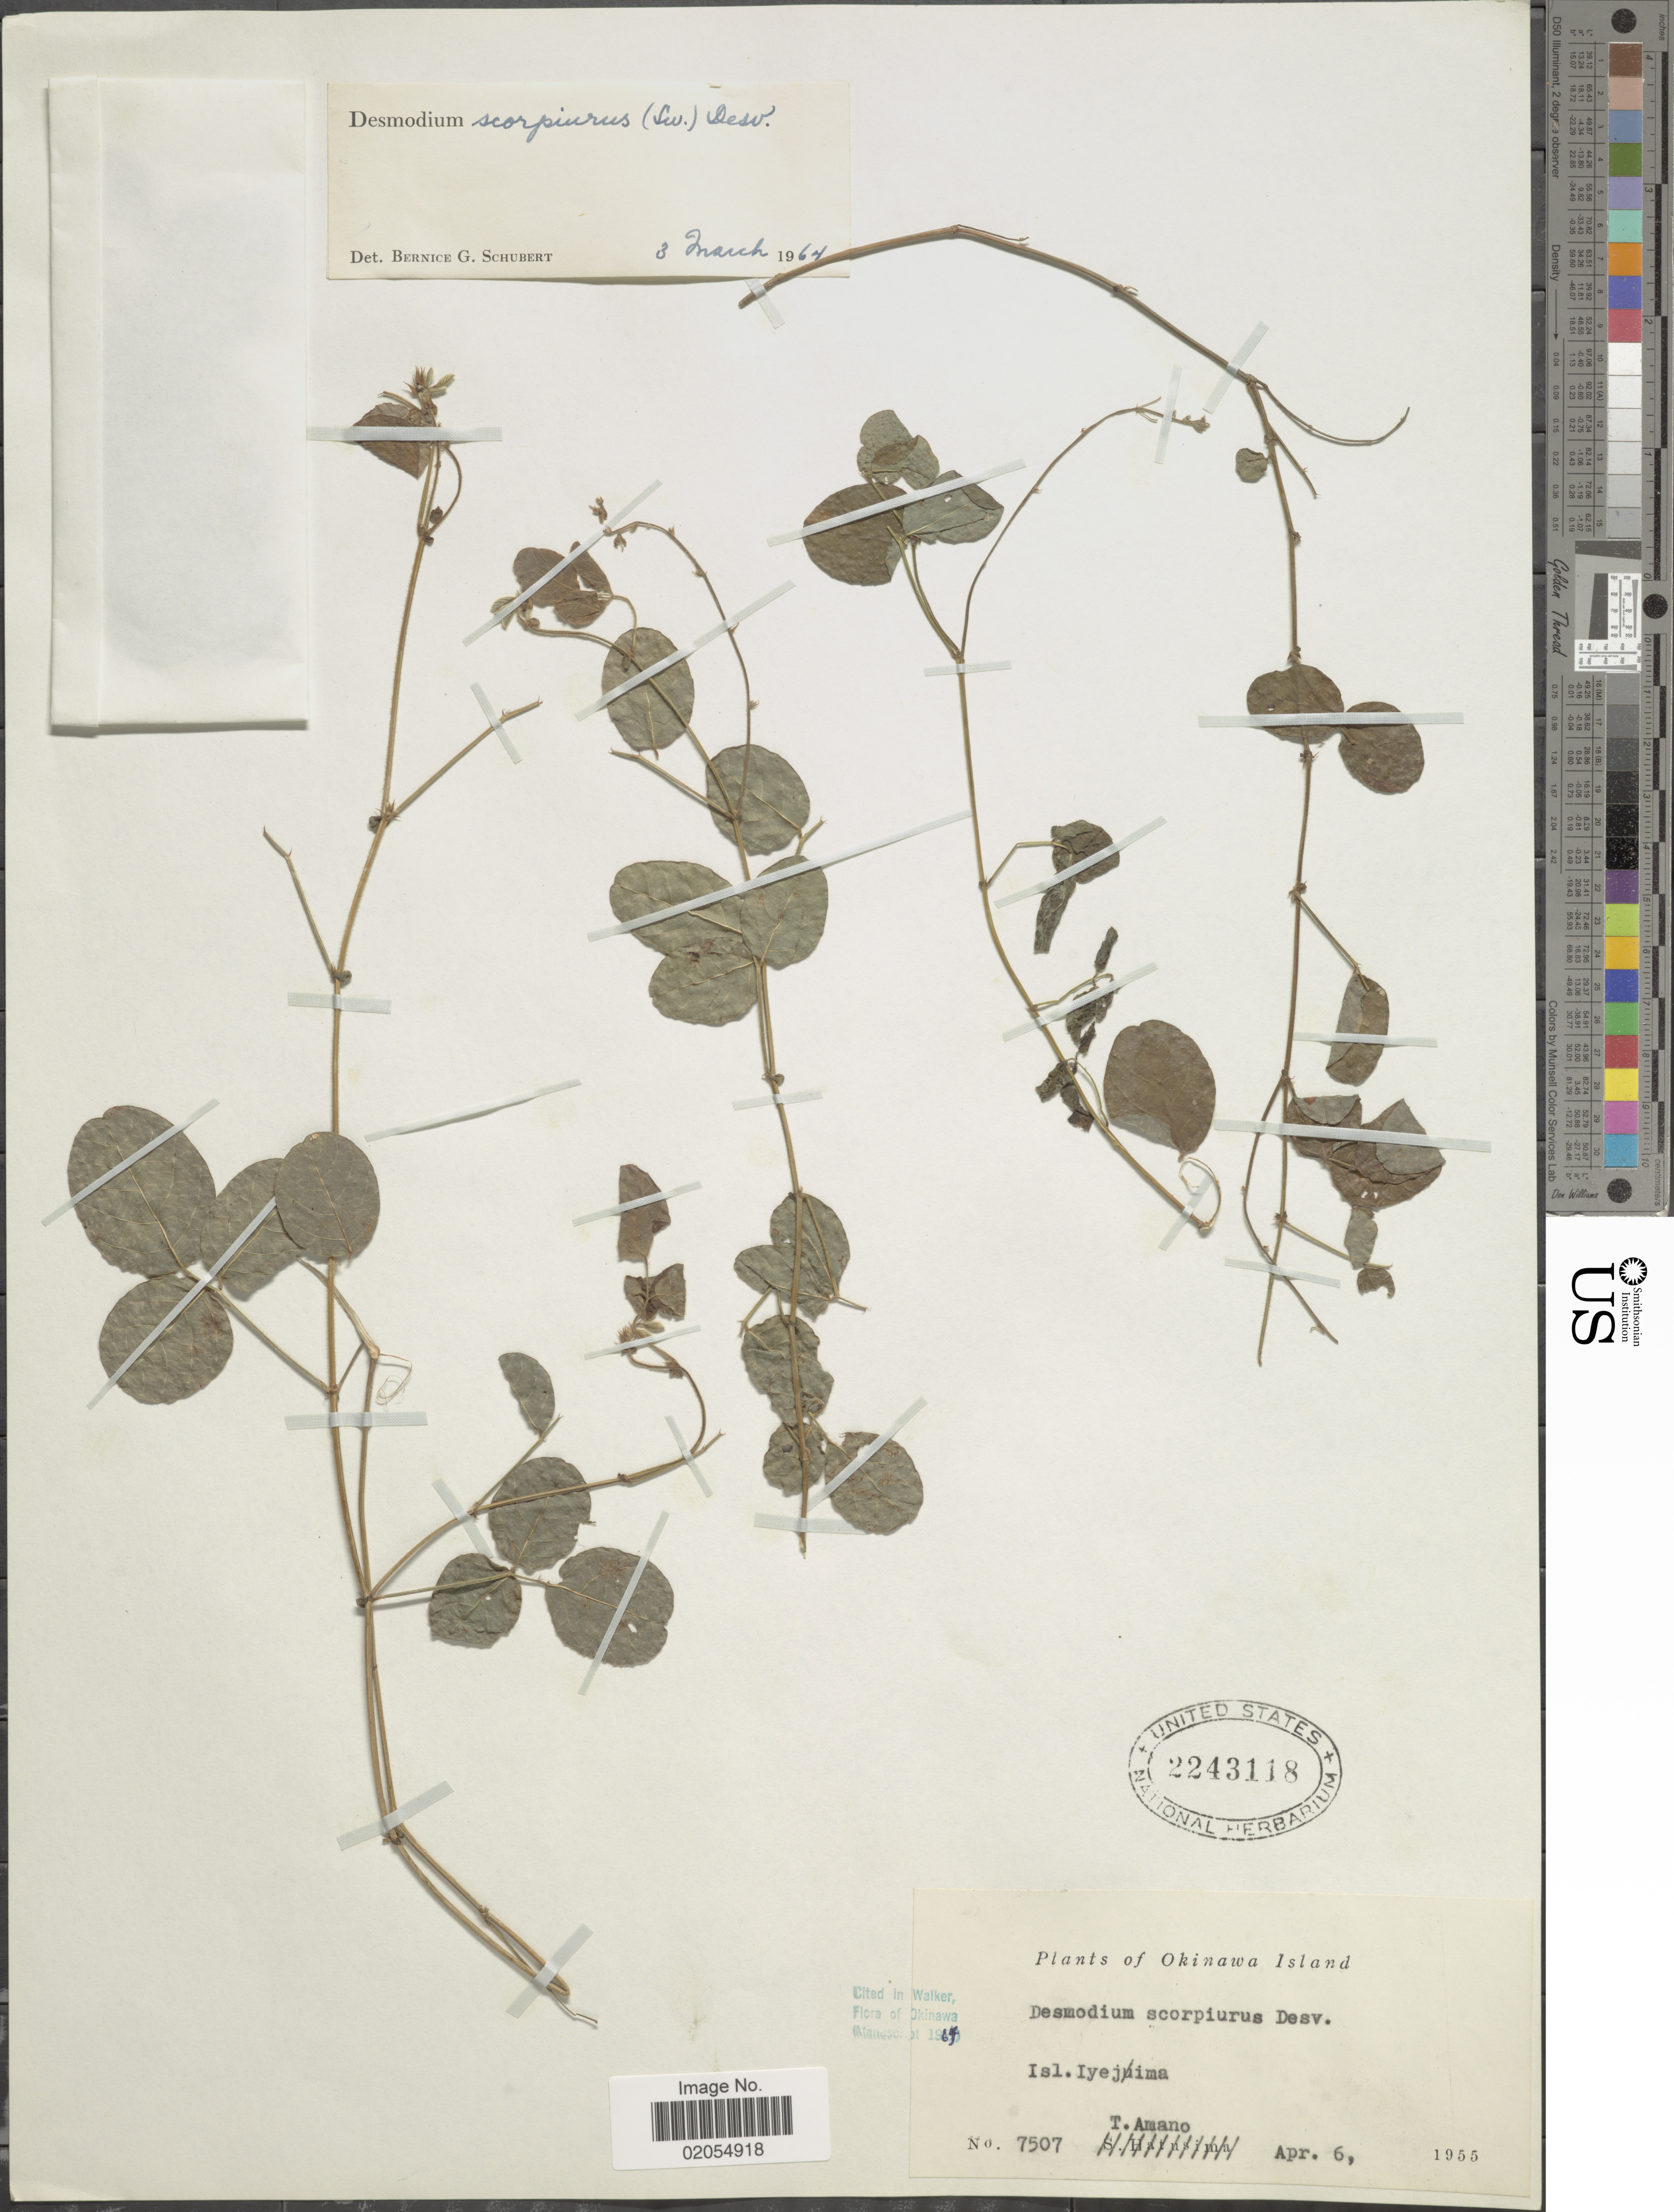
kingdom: Plantae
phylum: Tracheophyta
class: Magnoliopsida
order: Fabales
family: Fabaceae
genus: Desmodium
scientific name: Desmodium scorpiurus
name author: (Sw.) Desv. ex DC.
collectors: T. Amano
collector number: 7507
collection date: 1955-04-06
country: Japan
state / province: Okinawa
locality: Okinawa Island, Isl. Iyejima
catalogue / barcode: US 2243118